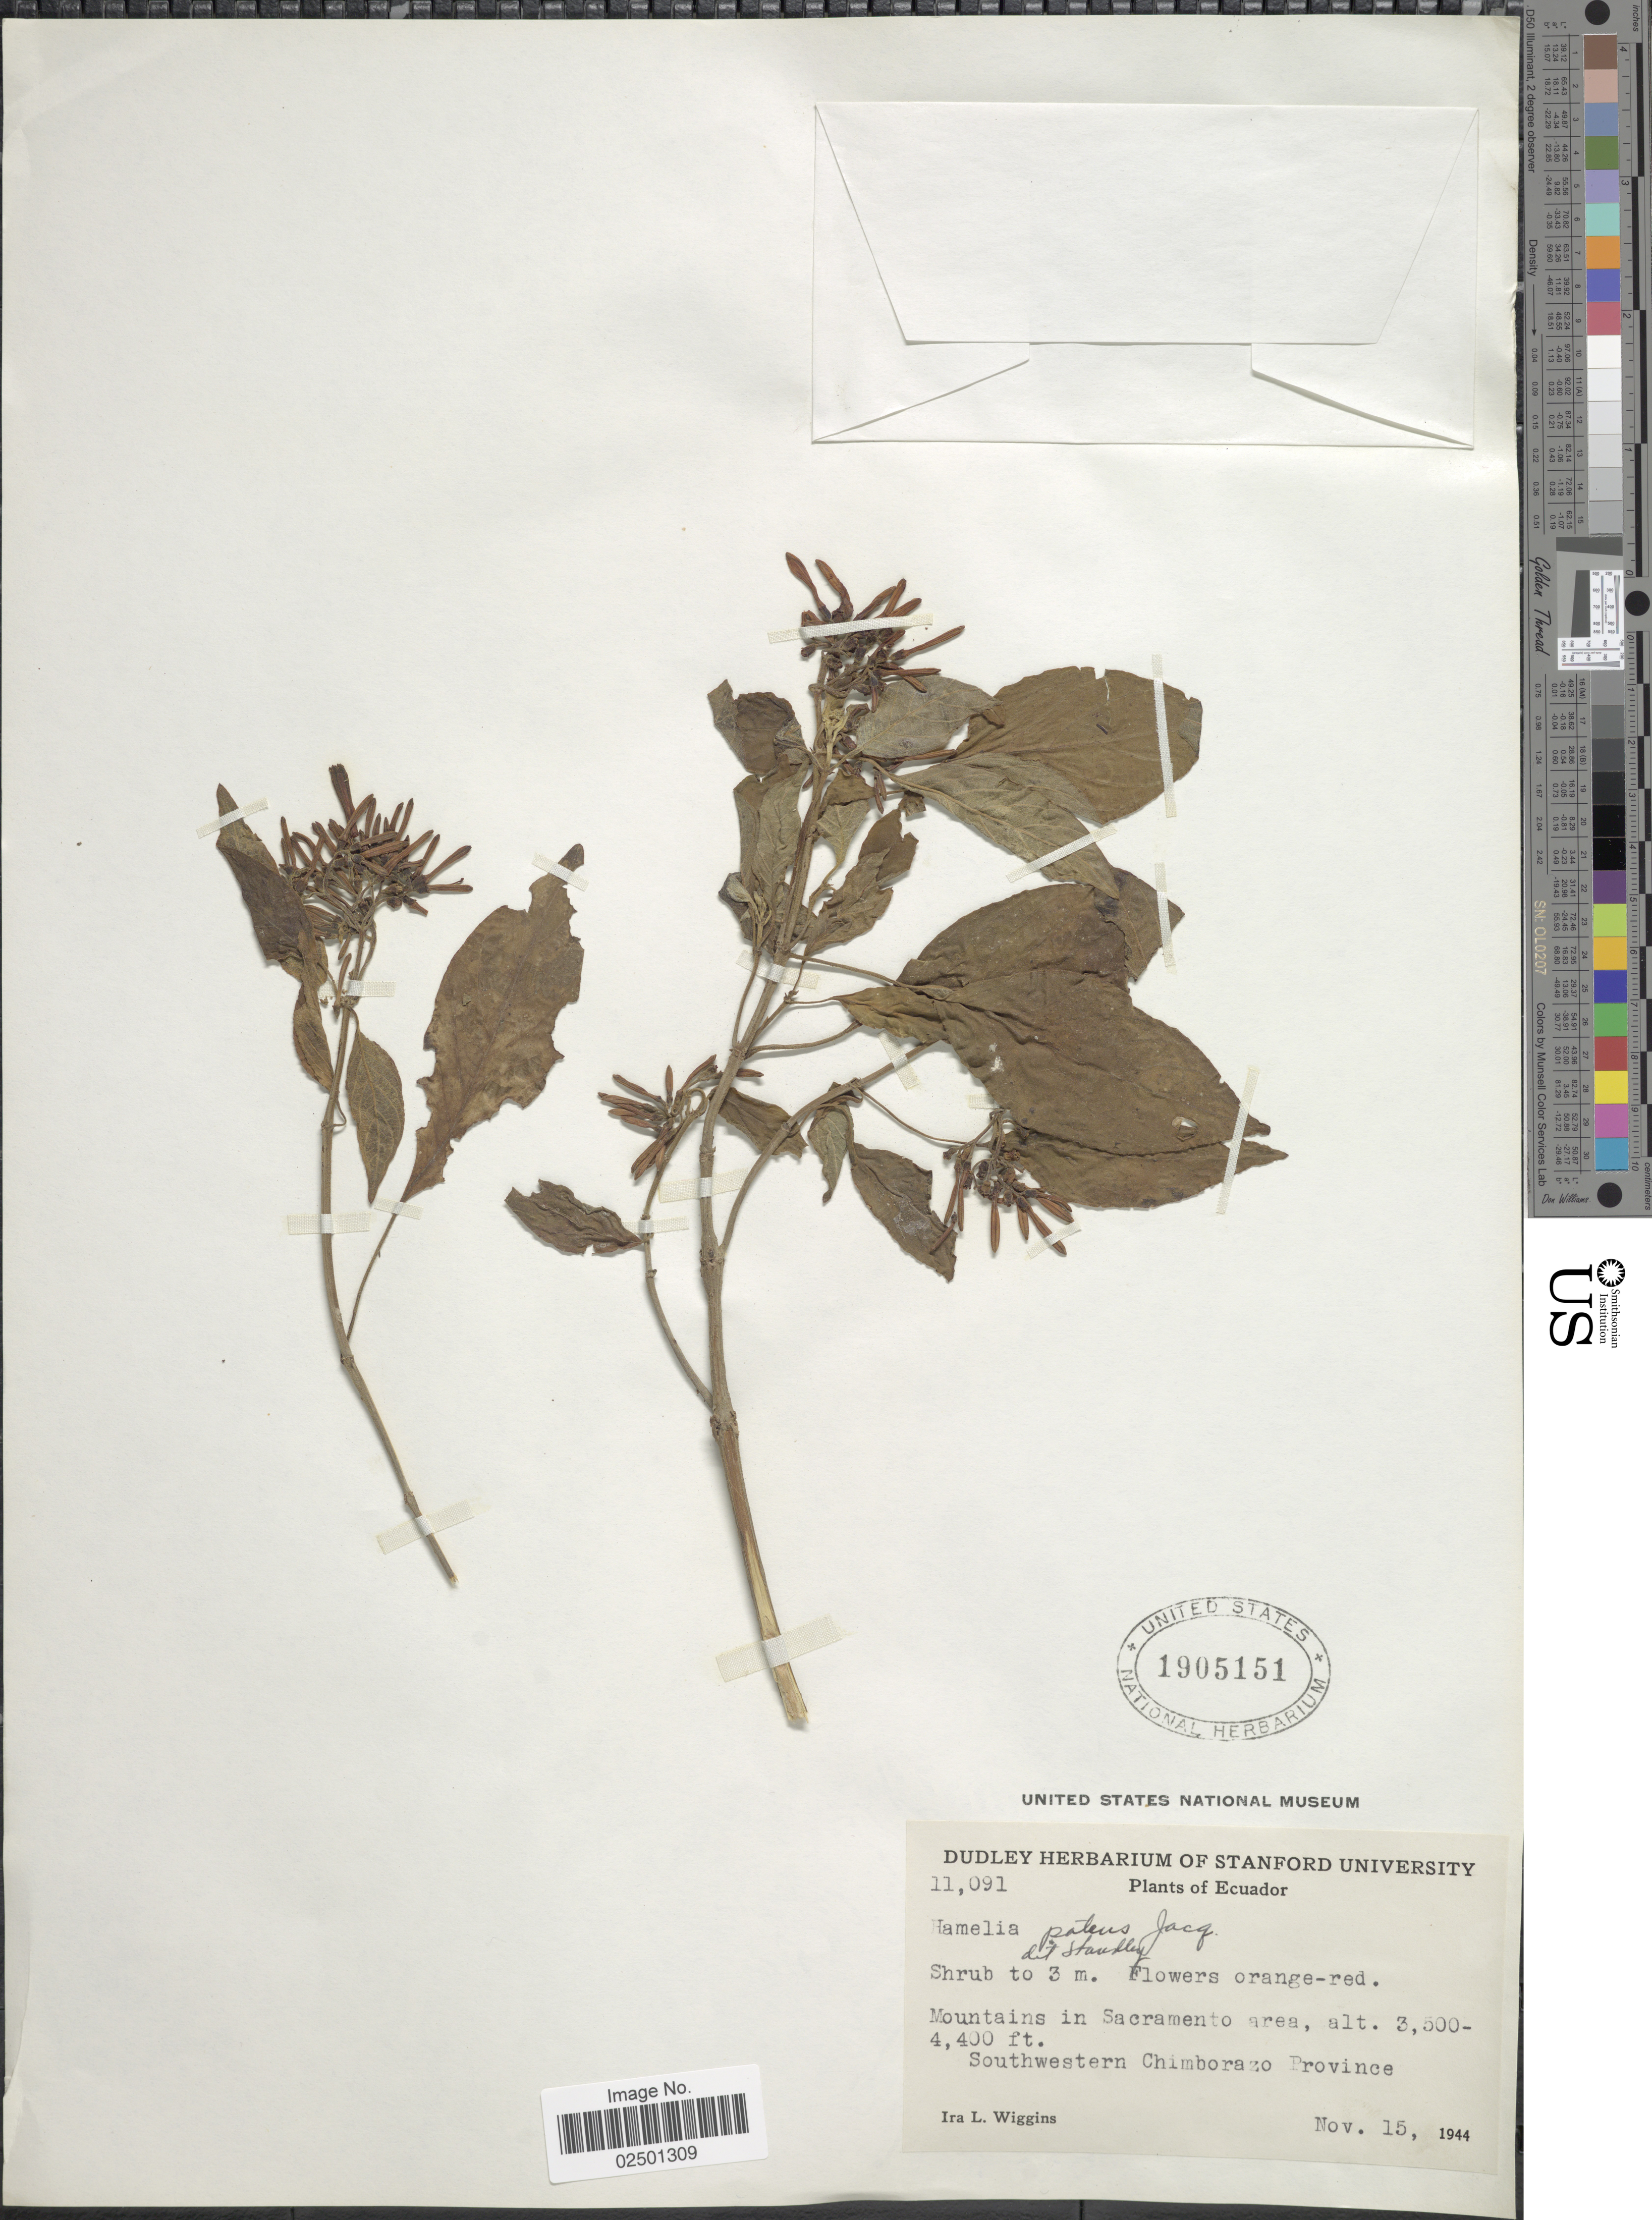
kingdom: Plantae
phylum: Tracheophyta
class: Magnoliopsida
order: Gentianales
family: Rubiaceae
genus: Hamelia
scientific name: Hamelia patens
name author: Jacq.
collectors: I. L. Wiggins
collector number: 11091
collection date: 1944-11-15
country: Ecuador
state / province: Chimborazo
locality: Mountains in Sacramento area. Southwestern Chimborazo Province.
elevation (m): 1341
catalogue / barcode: US 1905151